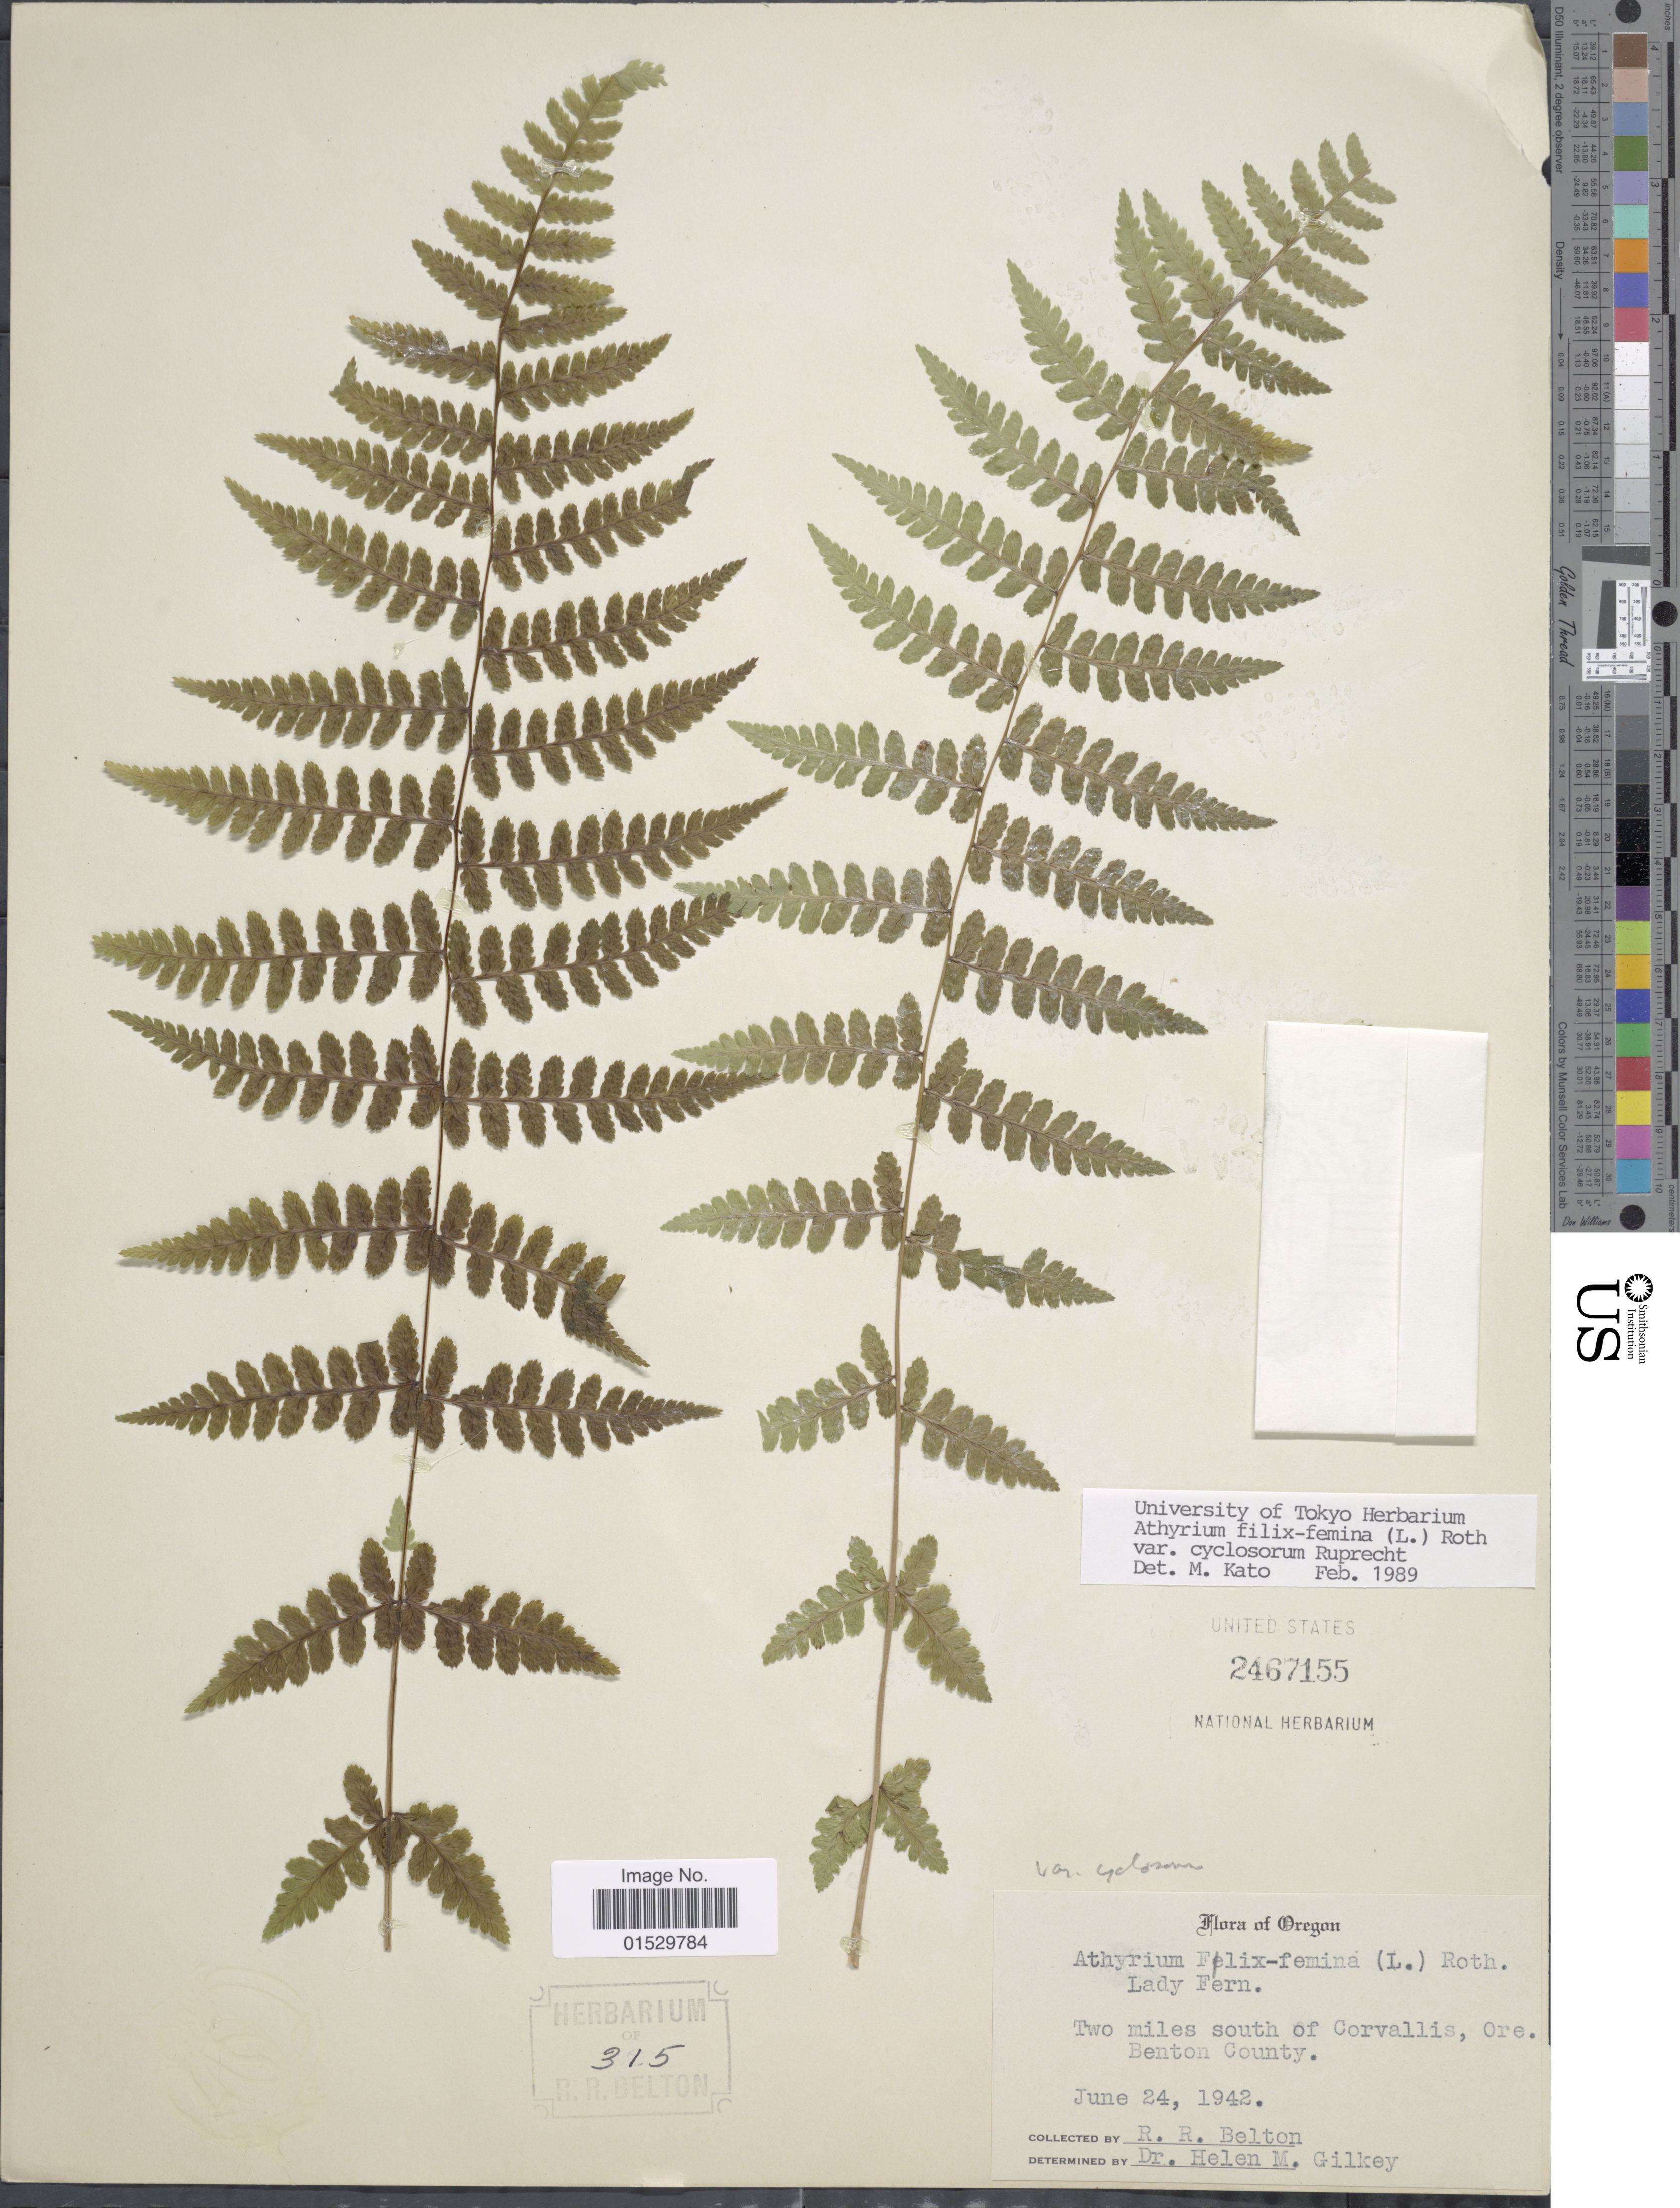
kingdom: Plantae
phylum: Tracheophyta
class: Polypodiopsida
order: Polypodiales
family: Athyriaceae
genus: Athyrium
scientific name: Athyrium filix-femina subsp. cyclosorum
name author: (Rupr.) C. Chr.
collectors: R. Belton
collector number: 315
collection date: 1942-06-24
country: United States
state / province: Oregon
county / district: Benton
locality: Two miles south of Corvallis, Benton County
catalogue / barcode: US 2467155